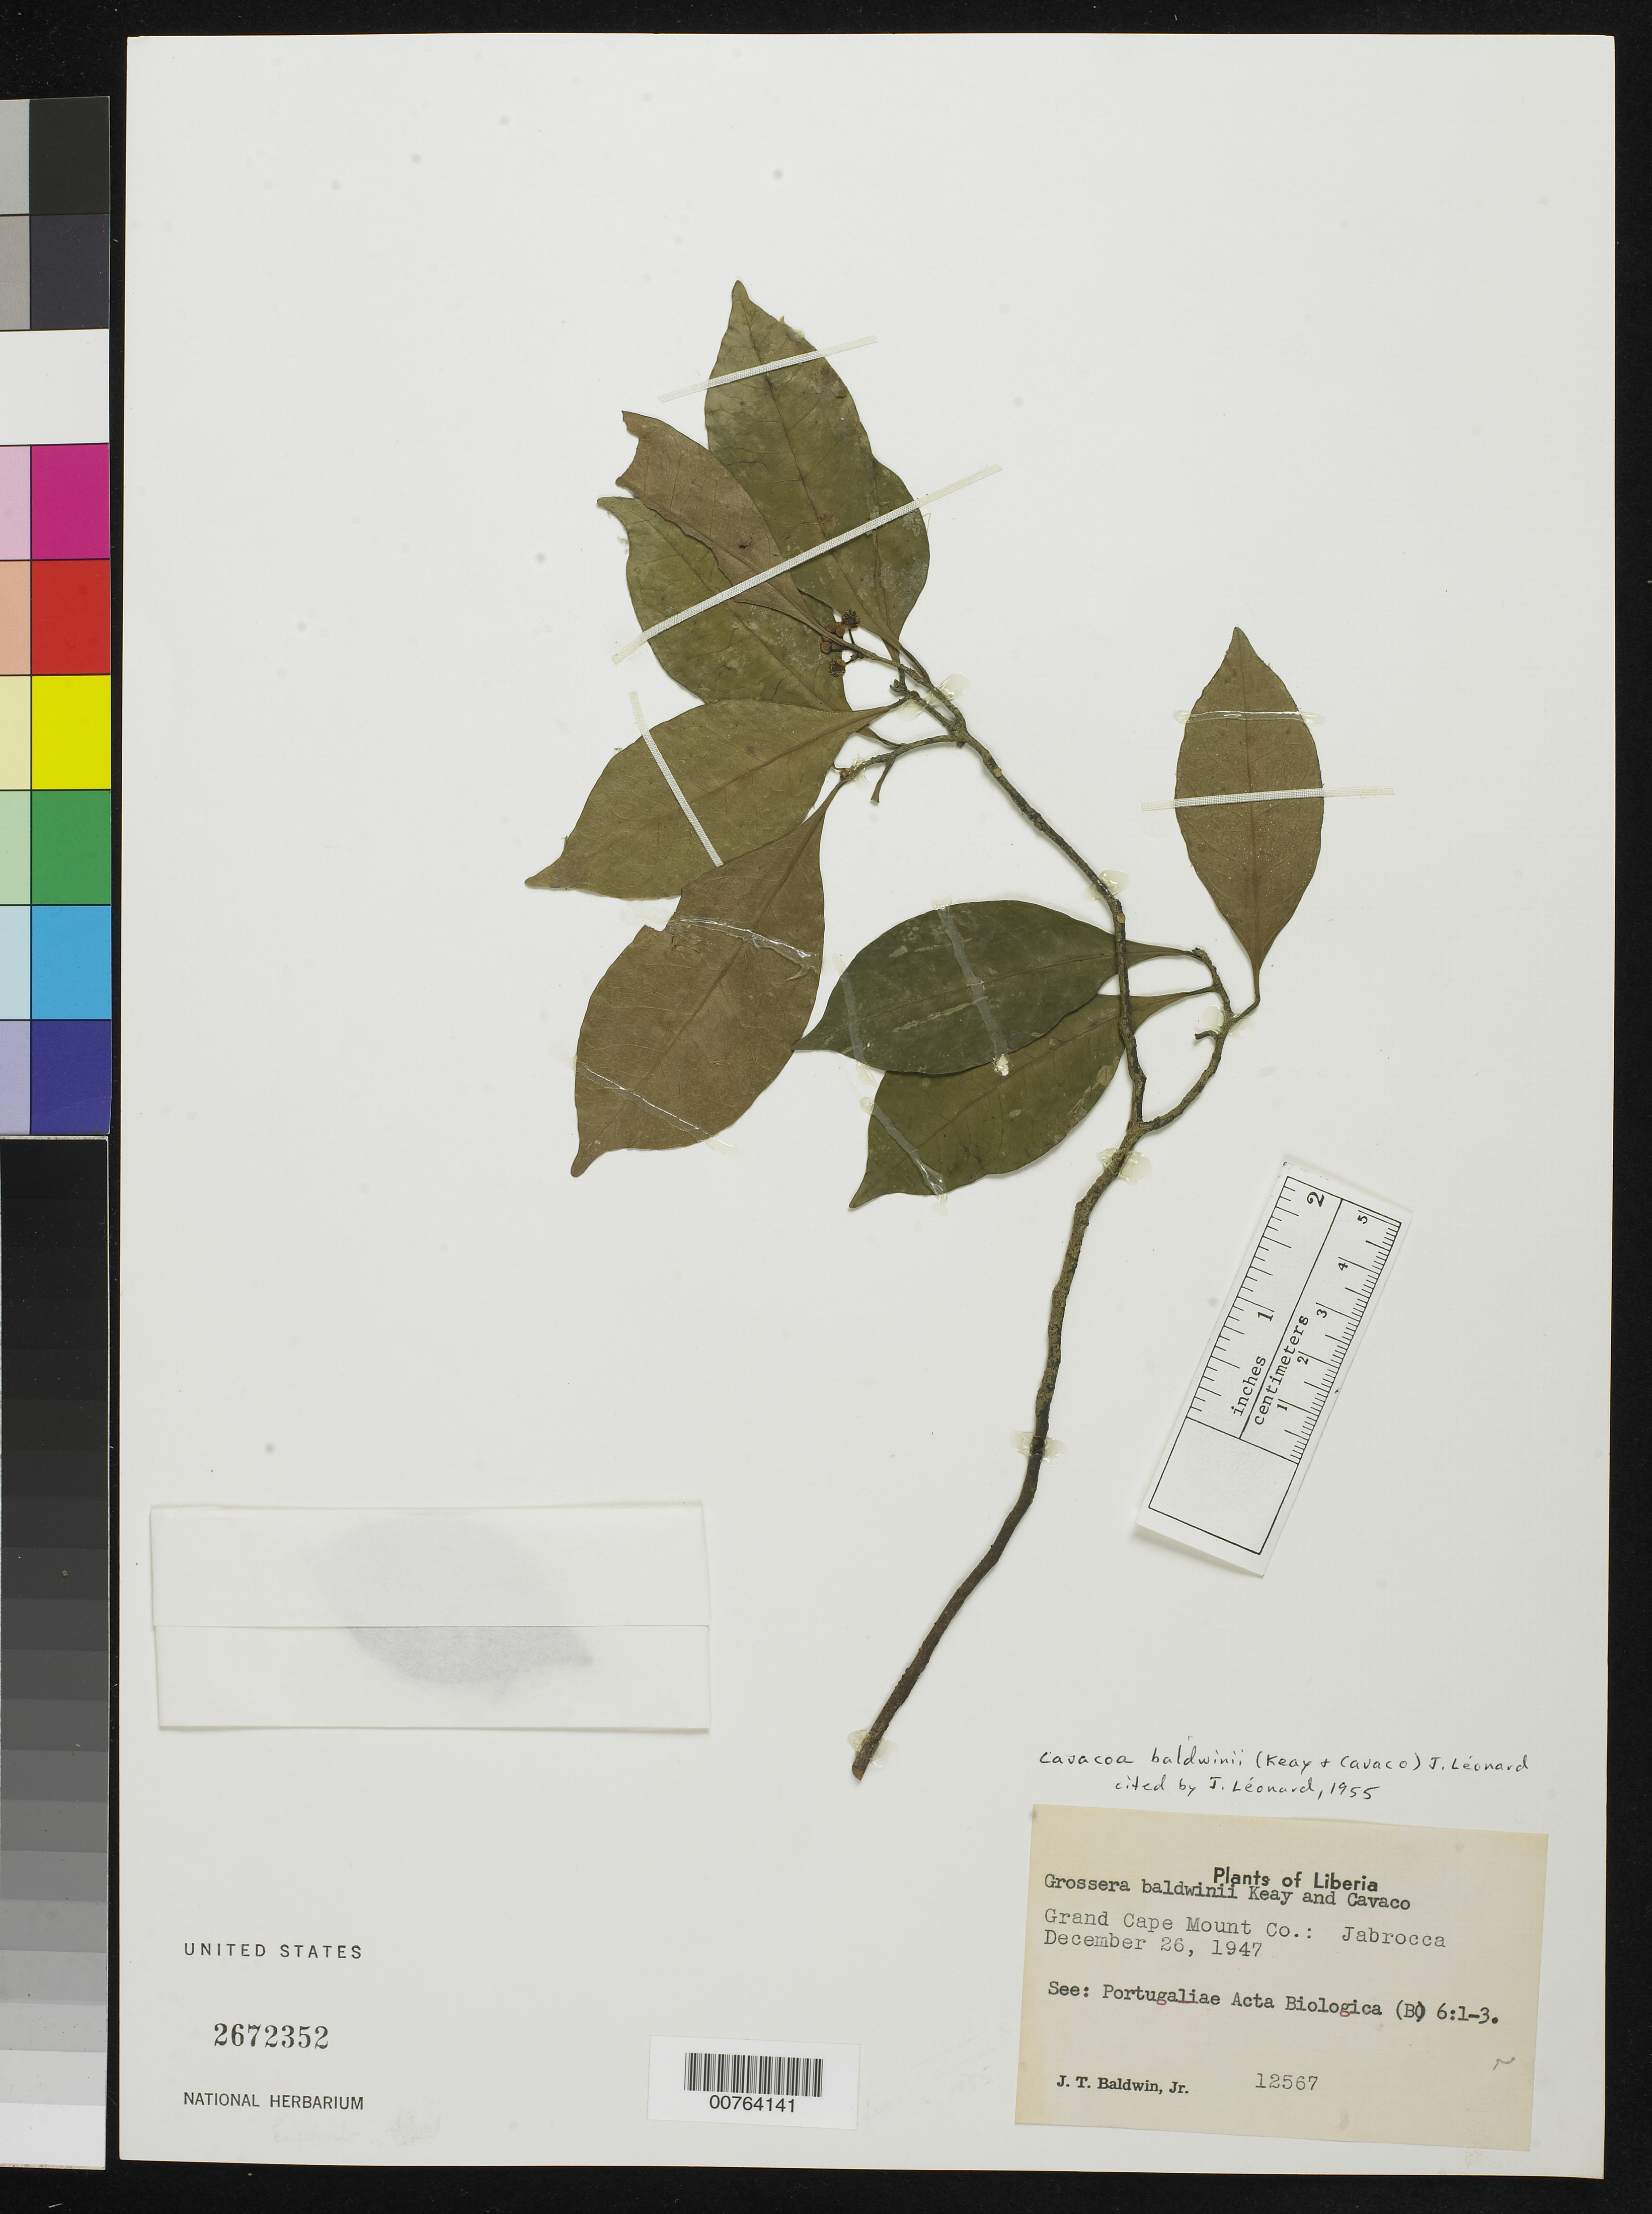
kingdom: Plantae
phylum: Tracheophyta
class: Magnoliopsida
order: Malpighiales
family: Euphorbiaceae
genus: Cavacoa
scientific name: Cavacoa baldwinii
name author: (Keay & Cavaco) J. Léonard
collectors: J. T. Baldwin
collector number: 12567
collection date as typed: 26 Dec 1947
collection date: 1947-12-26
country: Liberia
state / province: Grand Cape Mount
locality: Jabrocca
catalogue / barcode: US 2672352